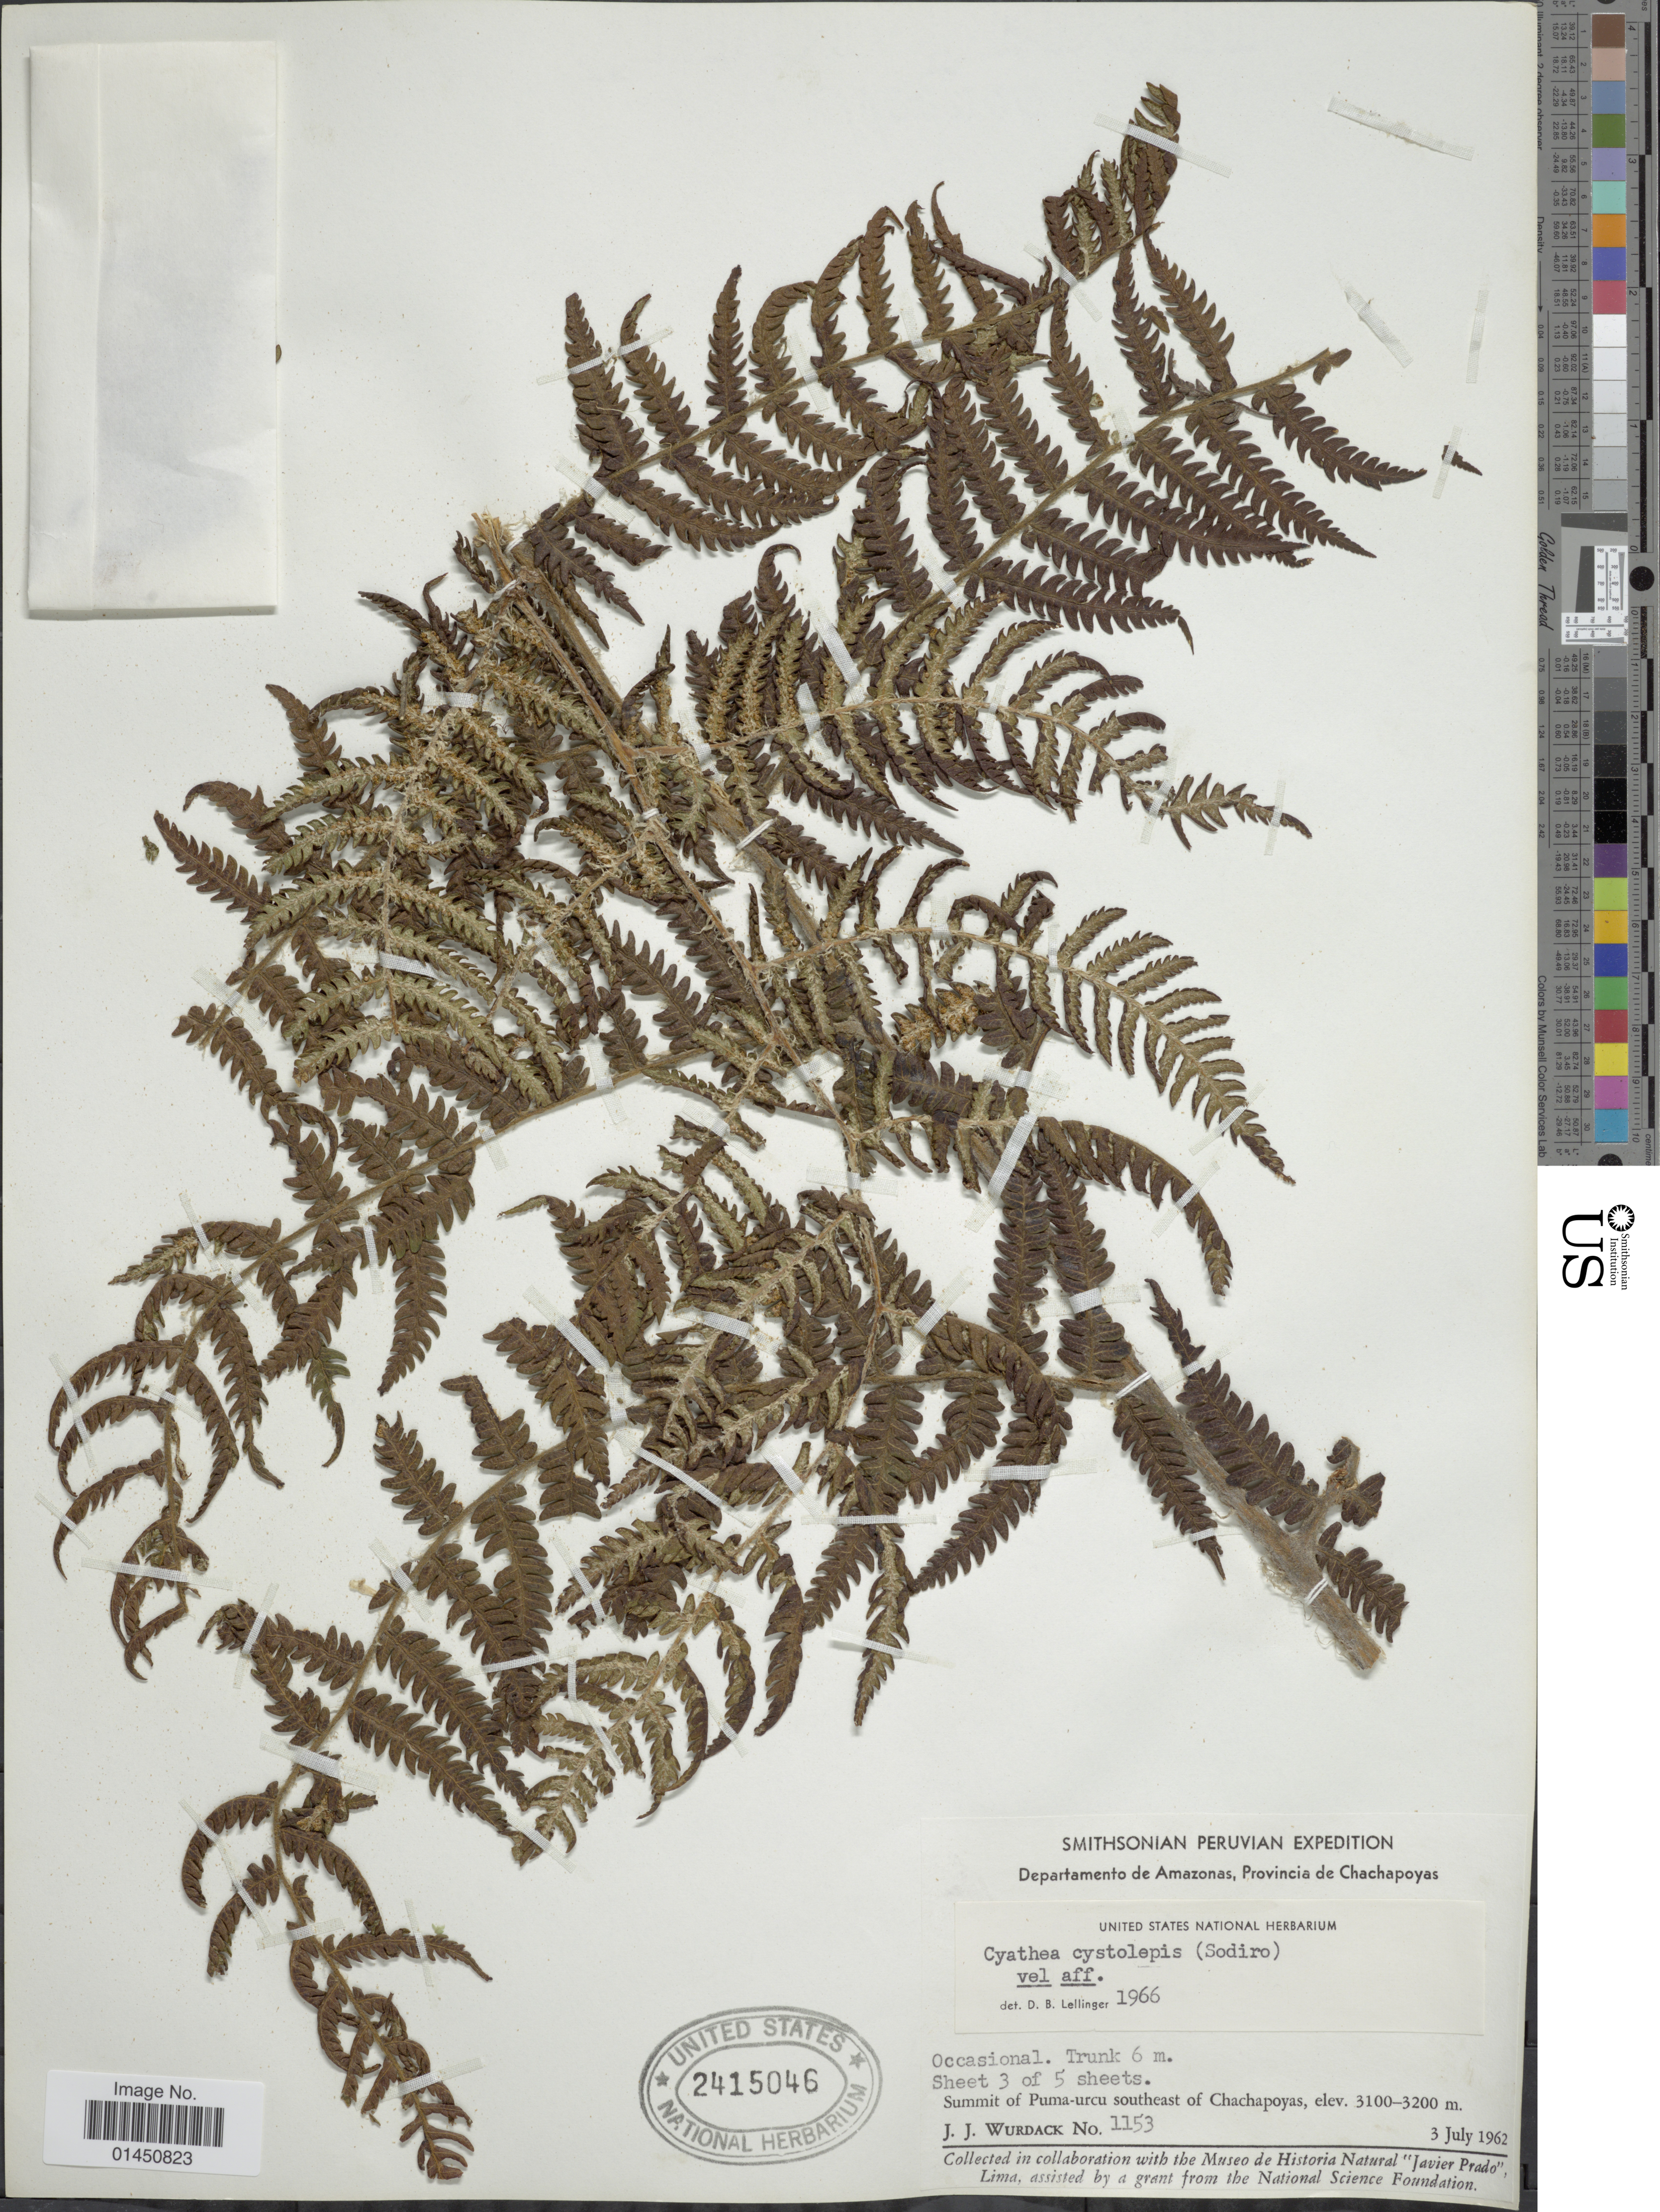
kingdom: Plantae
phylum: Tracheophyta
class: Polypodiopsida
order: Cyatheales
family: Cyatheaceae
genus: Cyathea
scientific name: Cyathea atahuallpa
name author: (R.M. Tryon) Lellinger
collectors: J. J. Wurdack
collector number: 1153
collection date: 1962-07-03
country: Peru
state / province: Amazonas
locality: Provincia de Chachapoyas, summit of Puma-urcu southeast of Chachapoyas.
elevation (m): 3100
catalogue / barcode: US 2415046